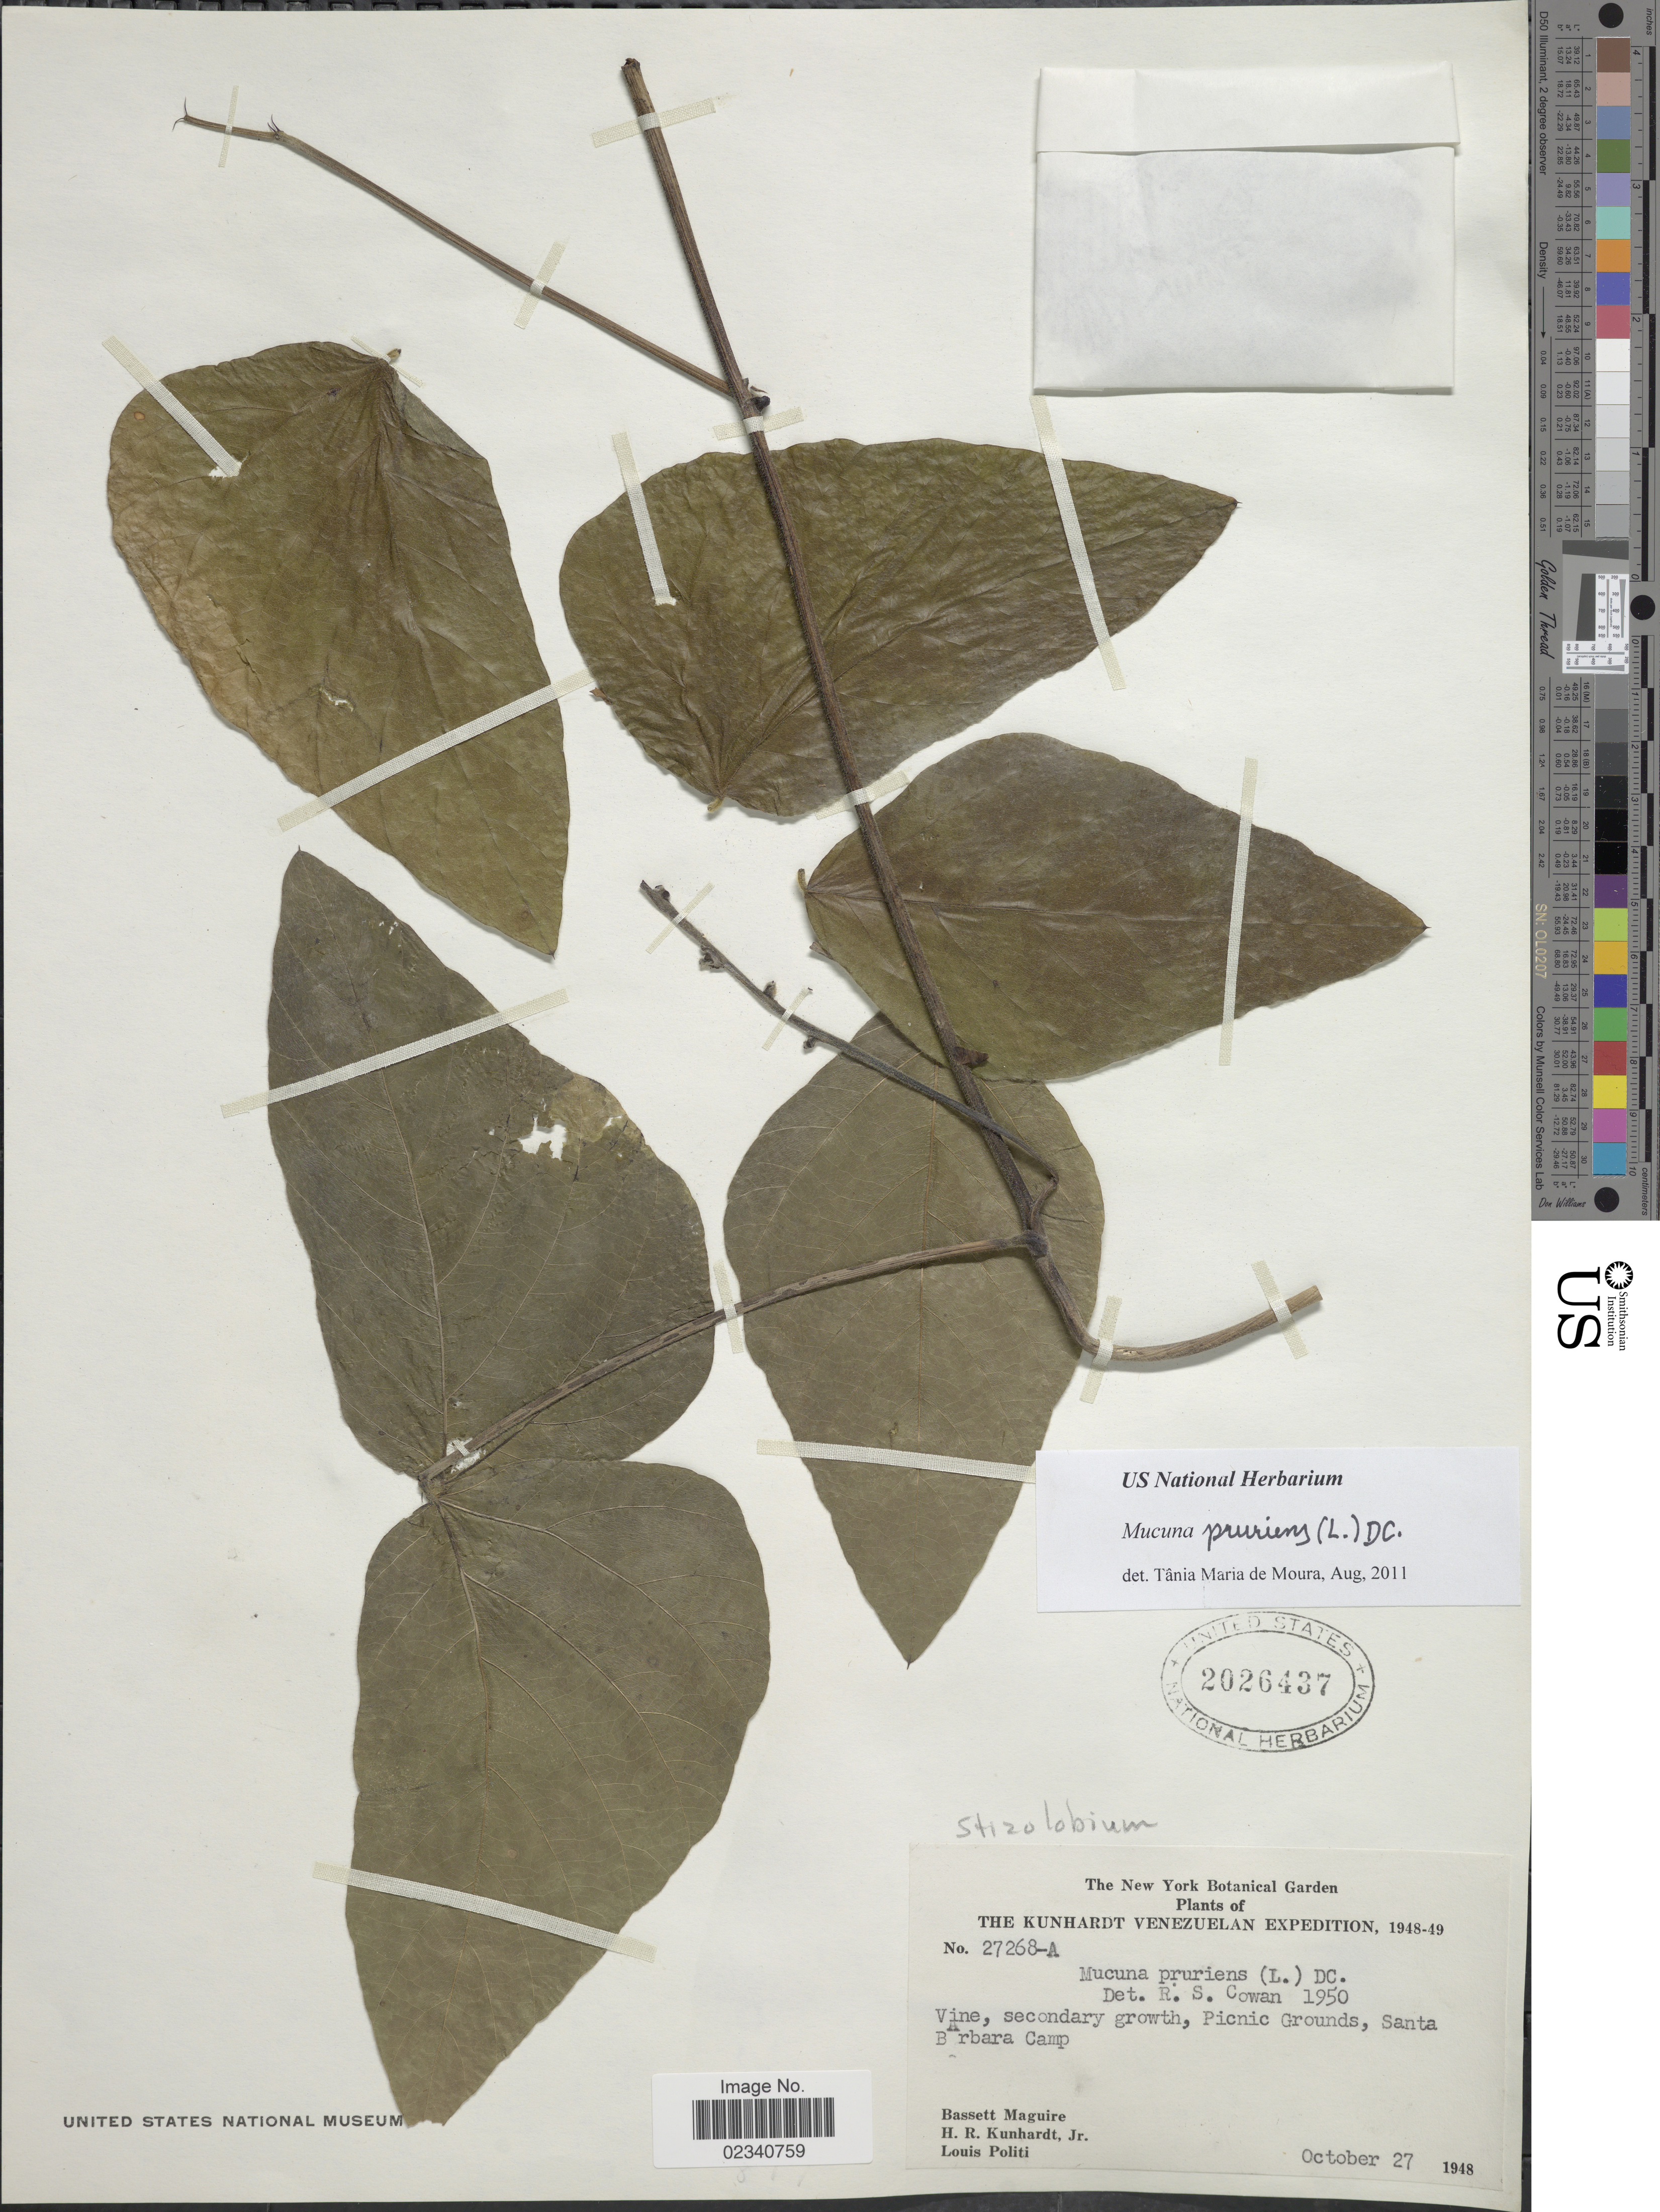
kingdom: Plantae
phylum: Tracheophyta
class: Magnoliopsida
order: Fabales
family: Fabaceae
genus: Mucuna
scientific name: Mucuna pruriens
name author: (L.) DC.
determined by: Moura, T. M. de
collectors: B. Maguire, H. Kunhardt & L. Politi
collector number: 27268-A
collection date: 1948-10-27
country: Venezuela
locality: Vine, secondary growth, Picinic grounds, Barbara Camp.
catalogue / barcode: US 2026437